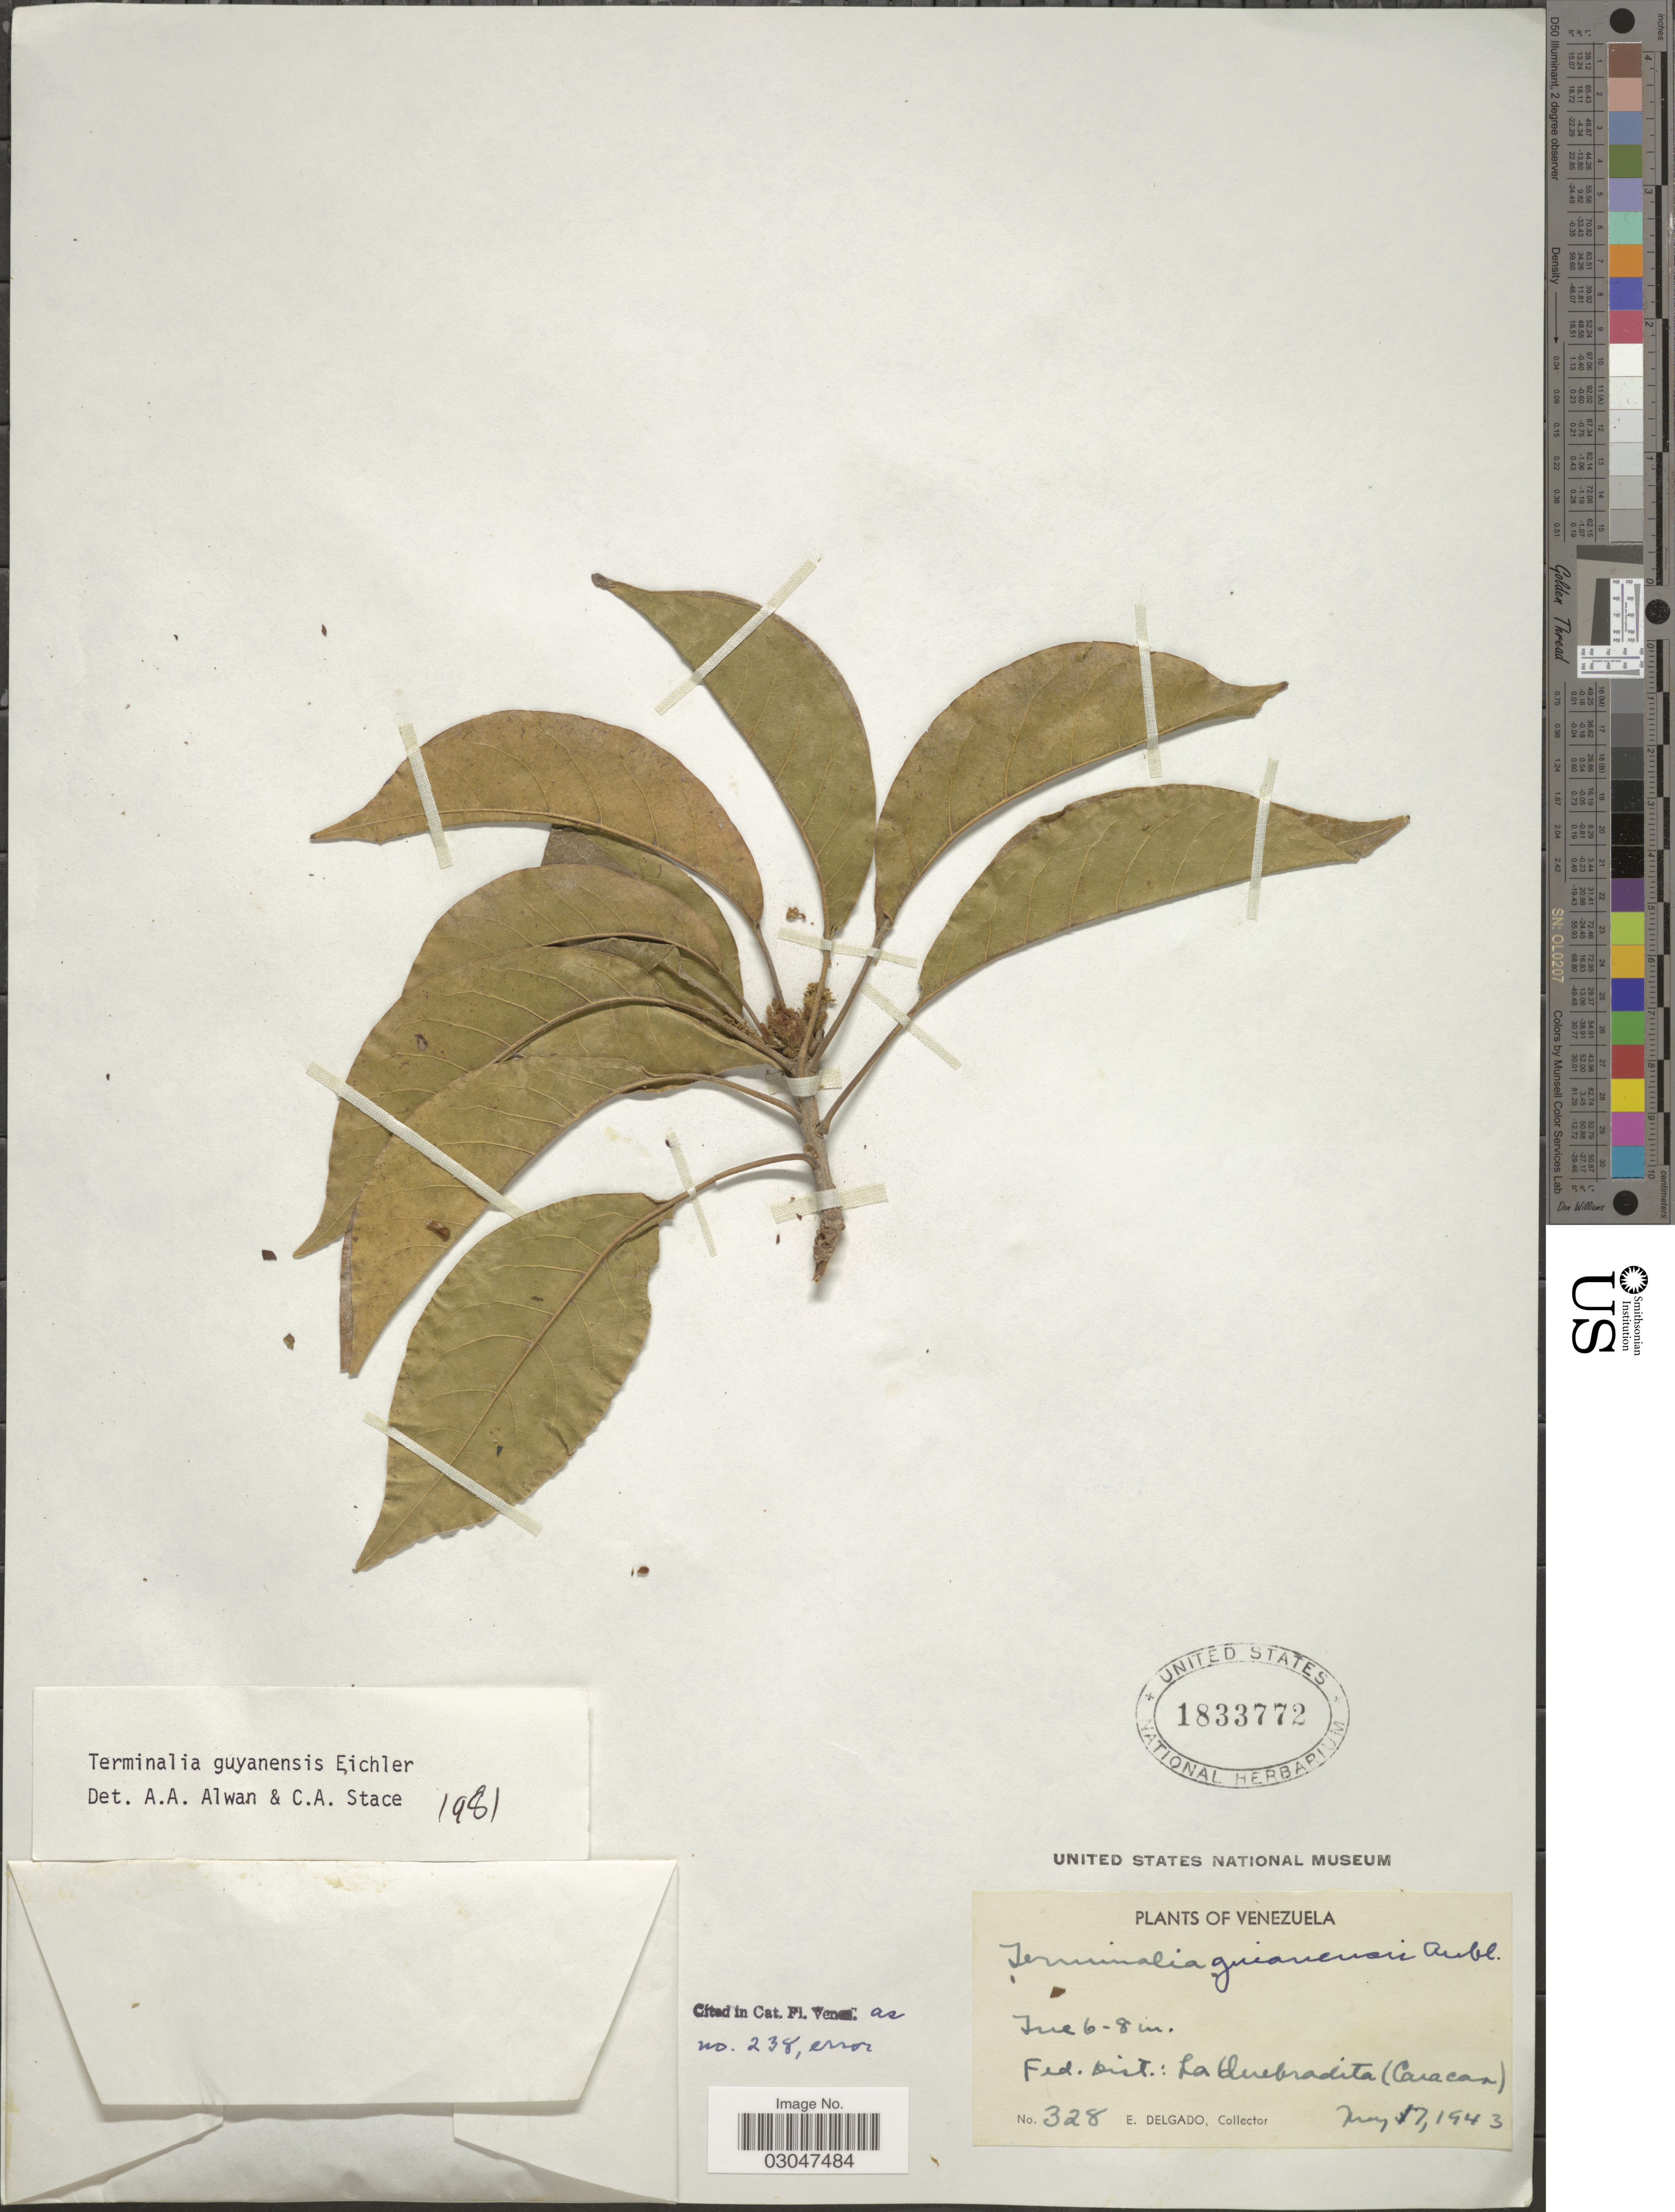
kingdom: Plantae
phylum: Tracheophyta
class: Magnoliopsida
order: Myrtales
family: Combretaceae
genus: Terminalia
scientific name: Terminalia guyanensis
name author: Eichler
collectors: E. Delgado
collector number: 328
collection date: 1943-05-17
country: Venezuela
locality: Fed. Dist.: La Quebradita (Caracas).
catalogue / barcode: US 1833772